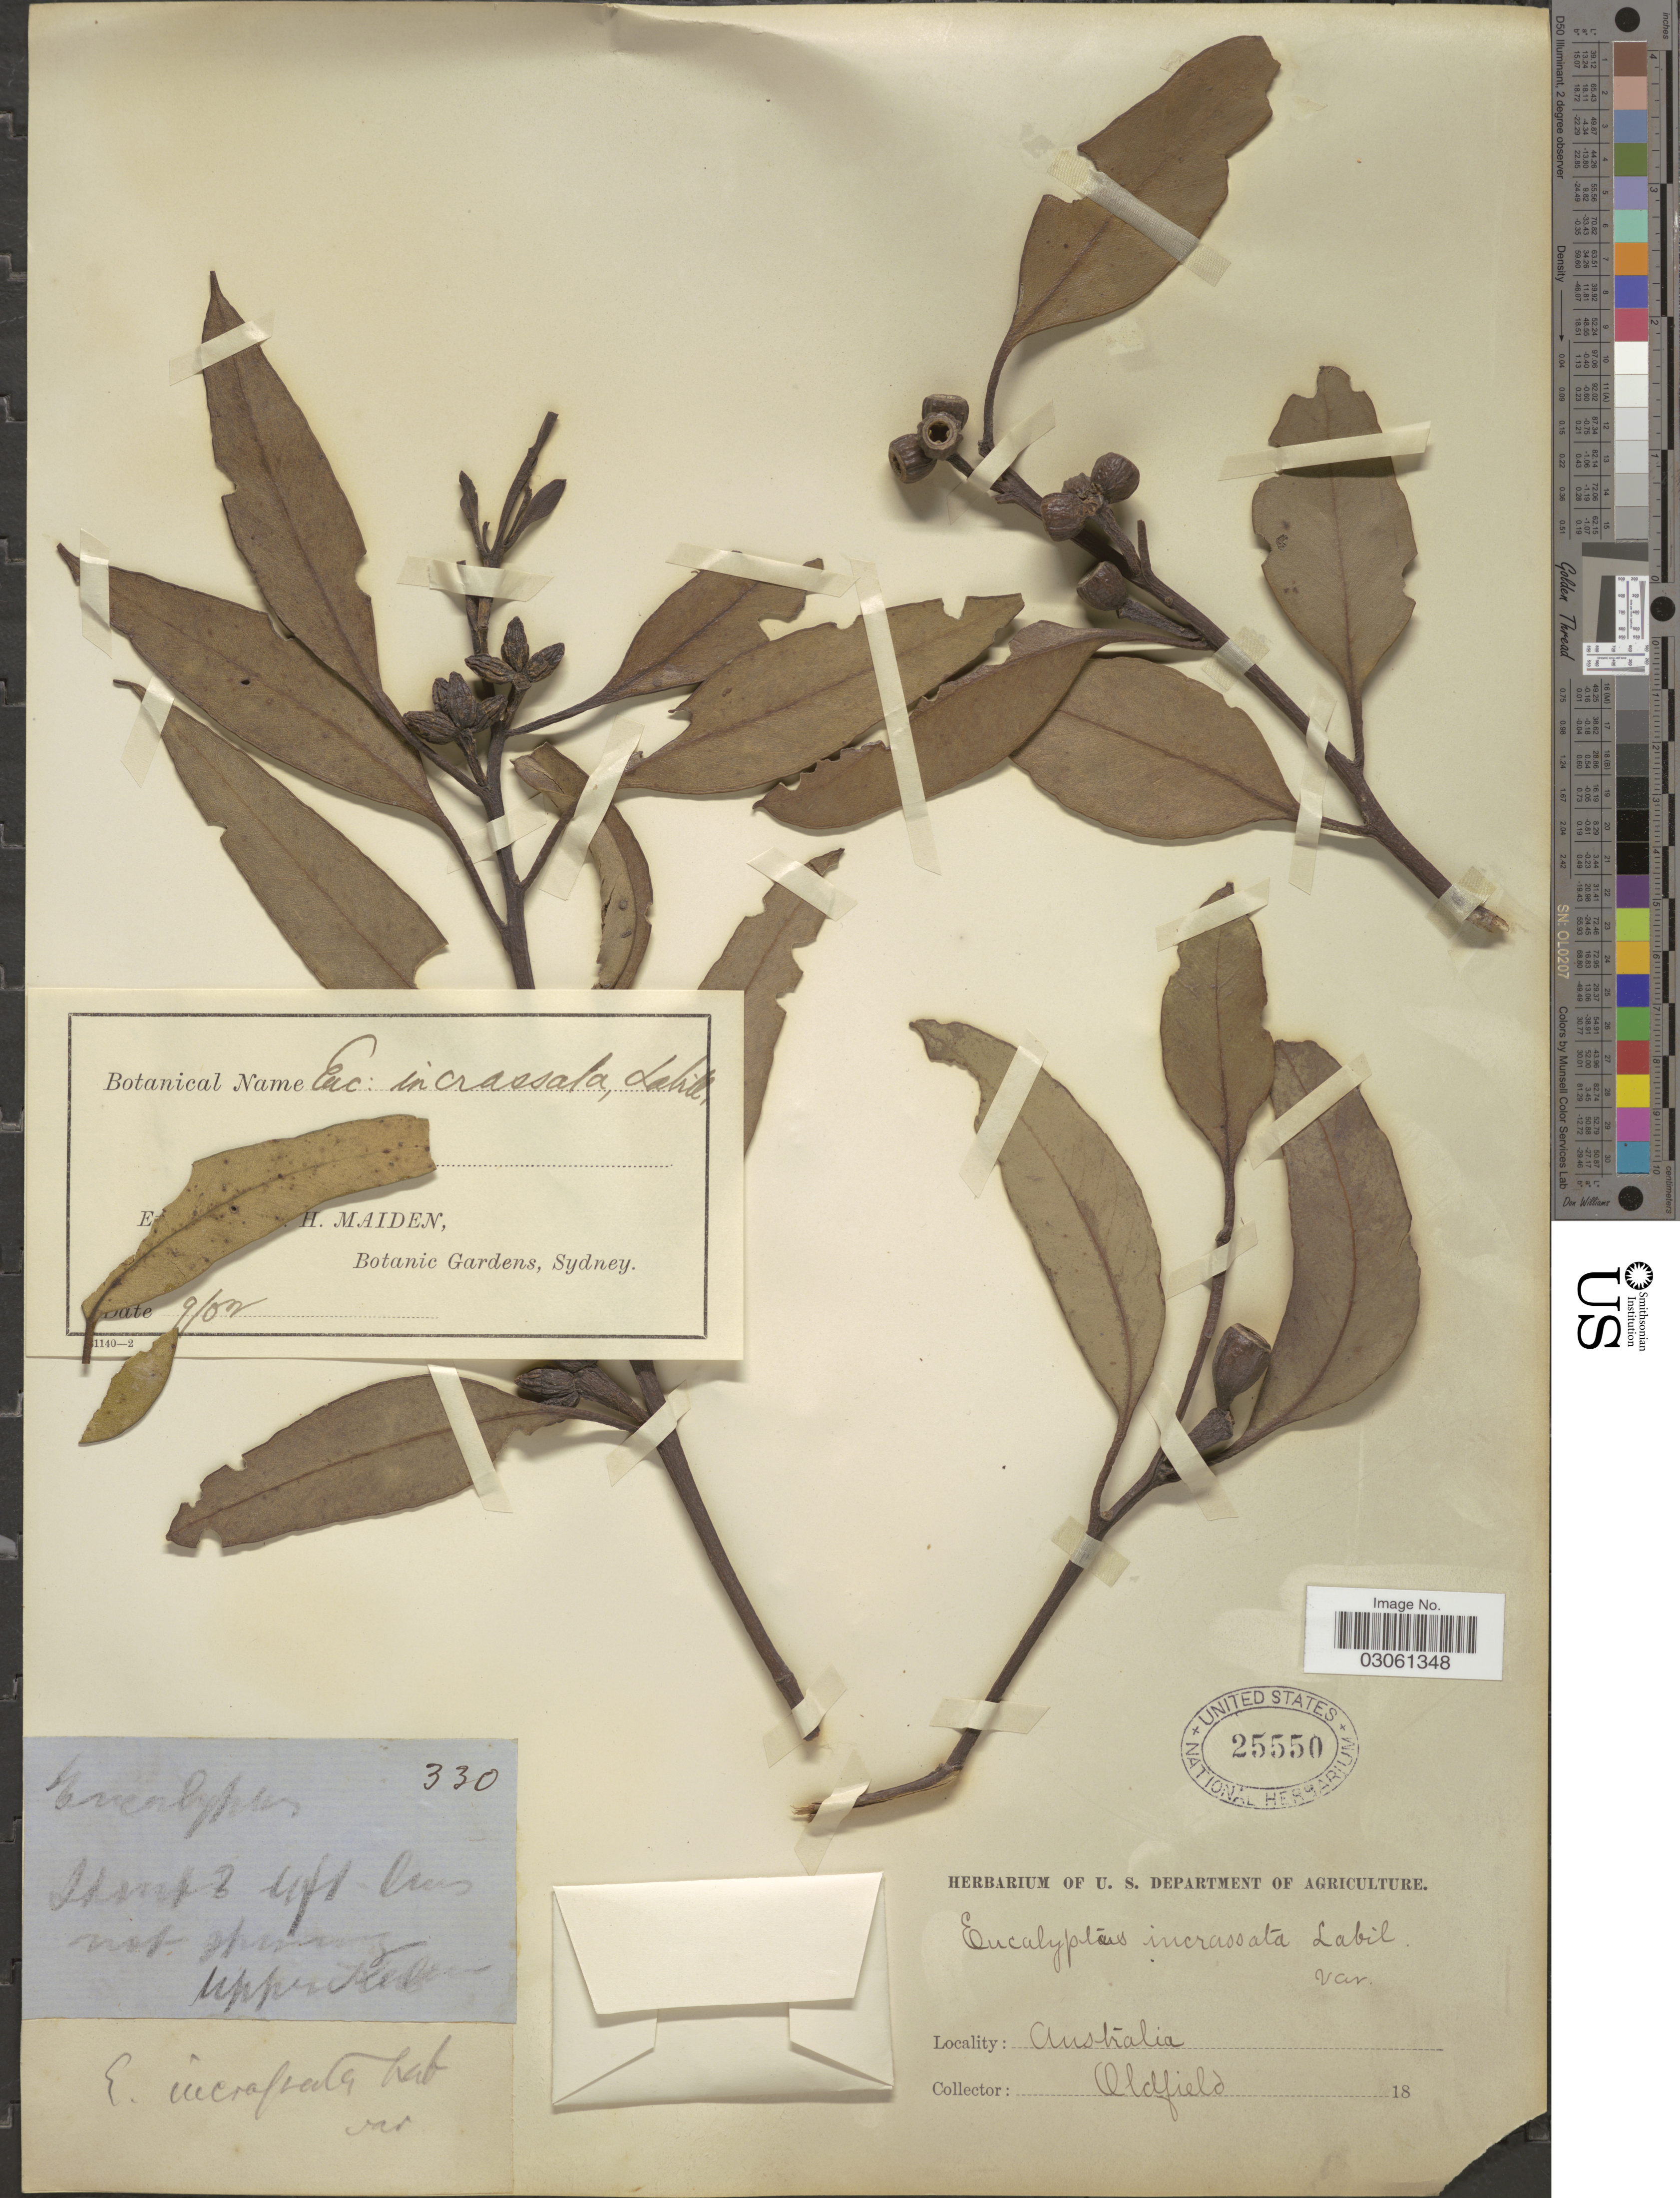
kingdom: Plantae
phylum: Tracheophyta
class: Magnoliopsida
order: Myrtales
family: Myrtaceae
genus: Eucalyptus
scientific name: Eucalyptus incrassata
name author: Labill.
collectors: Oldfield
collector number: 330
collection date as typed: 18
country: Australia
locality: Upper River.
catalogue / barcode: US 25550